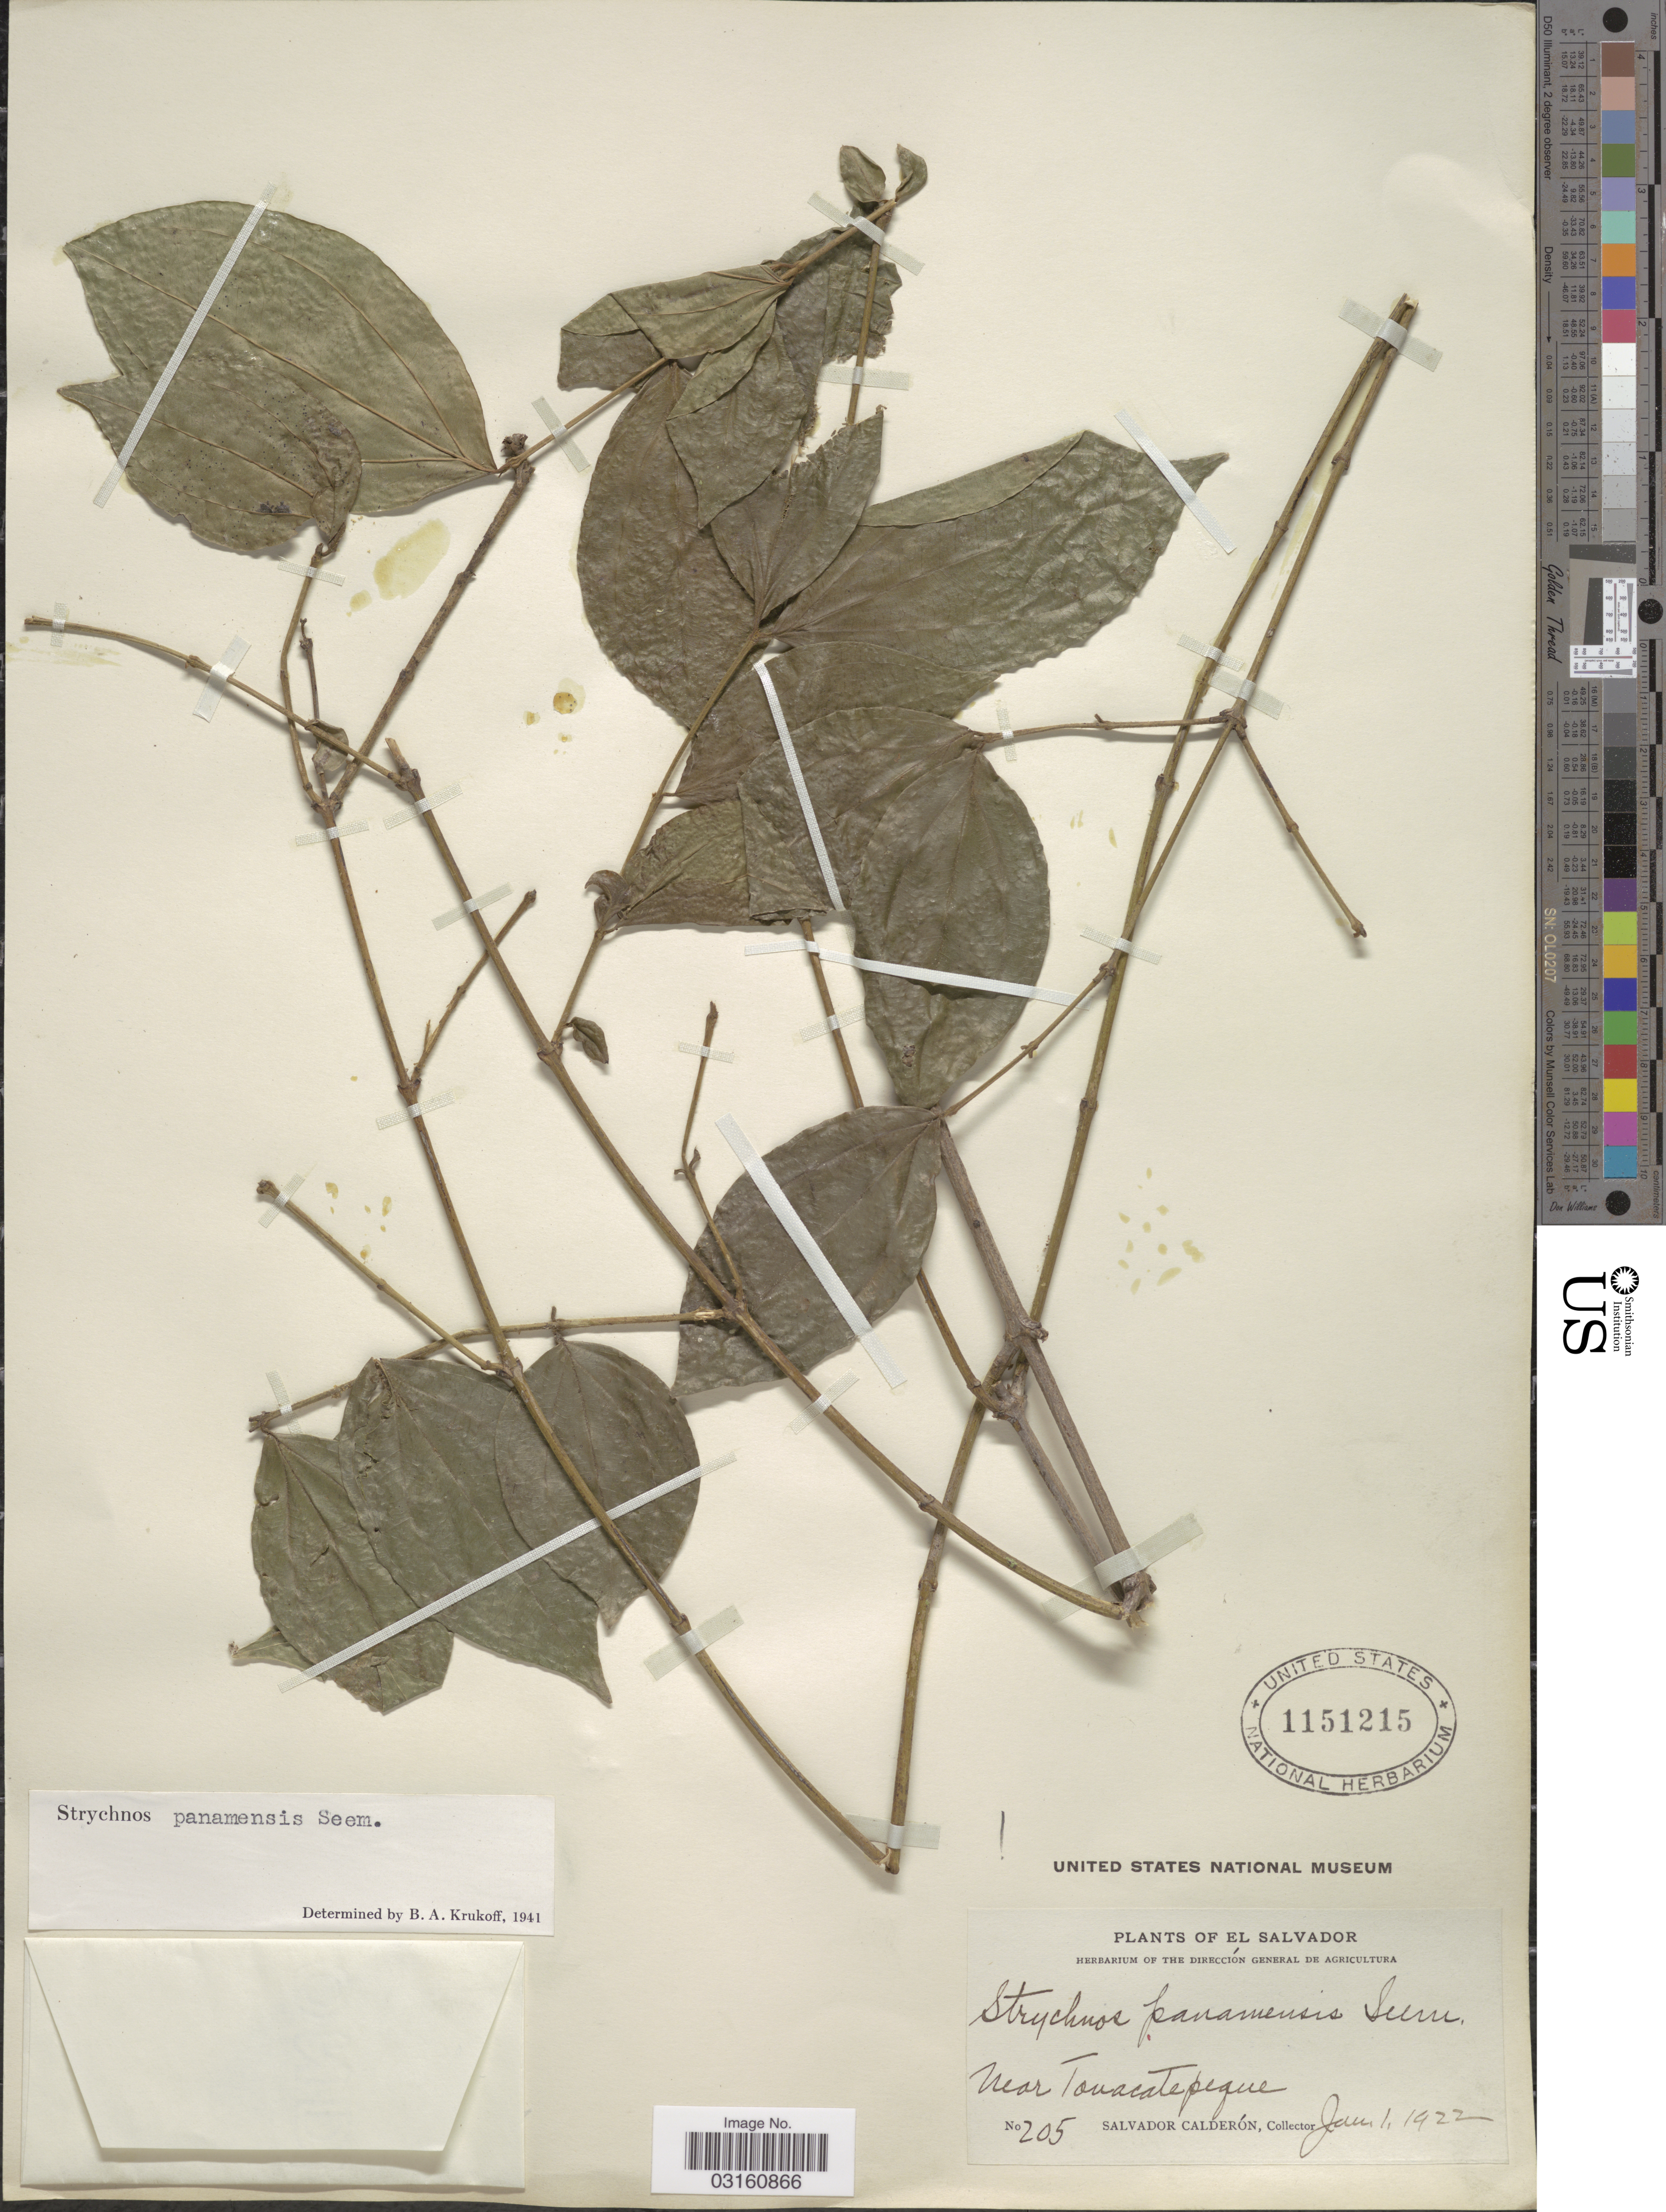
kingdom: Plantae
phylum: Tracheophyta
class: Magnoliopsida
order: Gentianales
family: Loganiaceae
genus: Strychnos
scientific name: Strychnos panamensis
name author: Seem.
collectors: S. Calderón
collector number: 205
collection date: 1922-01-01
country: El Salvador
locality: Near Tonacatepeque.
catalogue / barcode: US 1151215